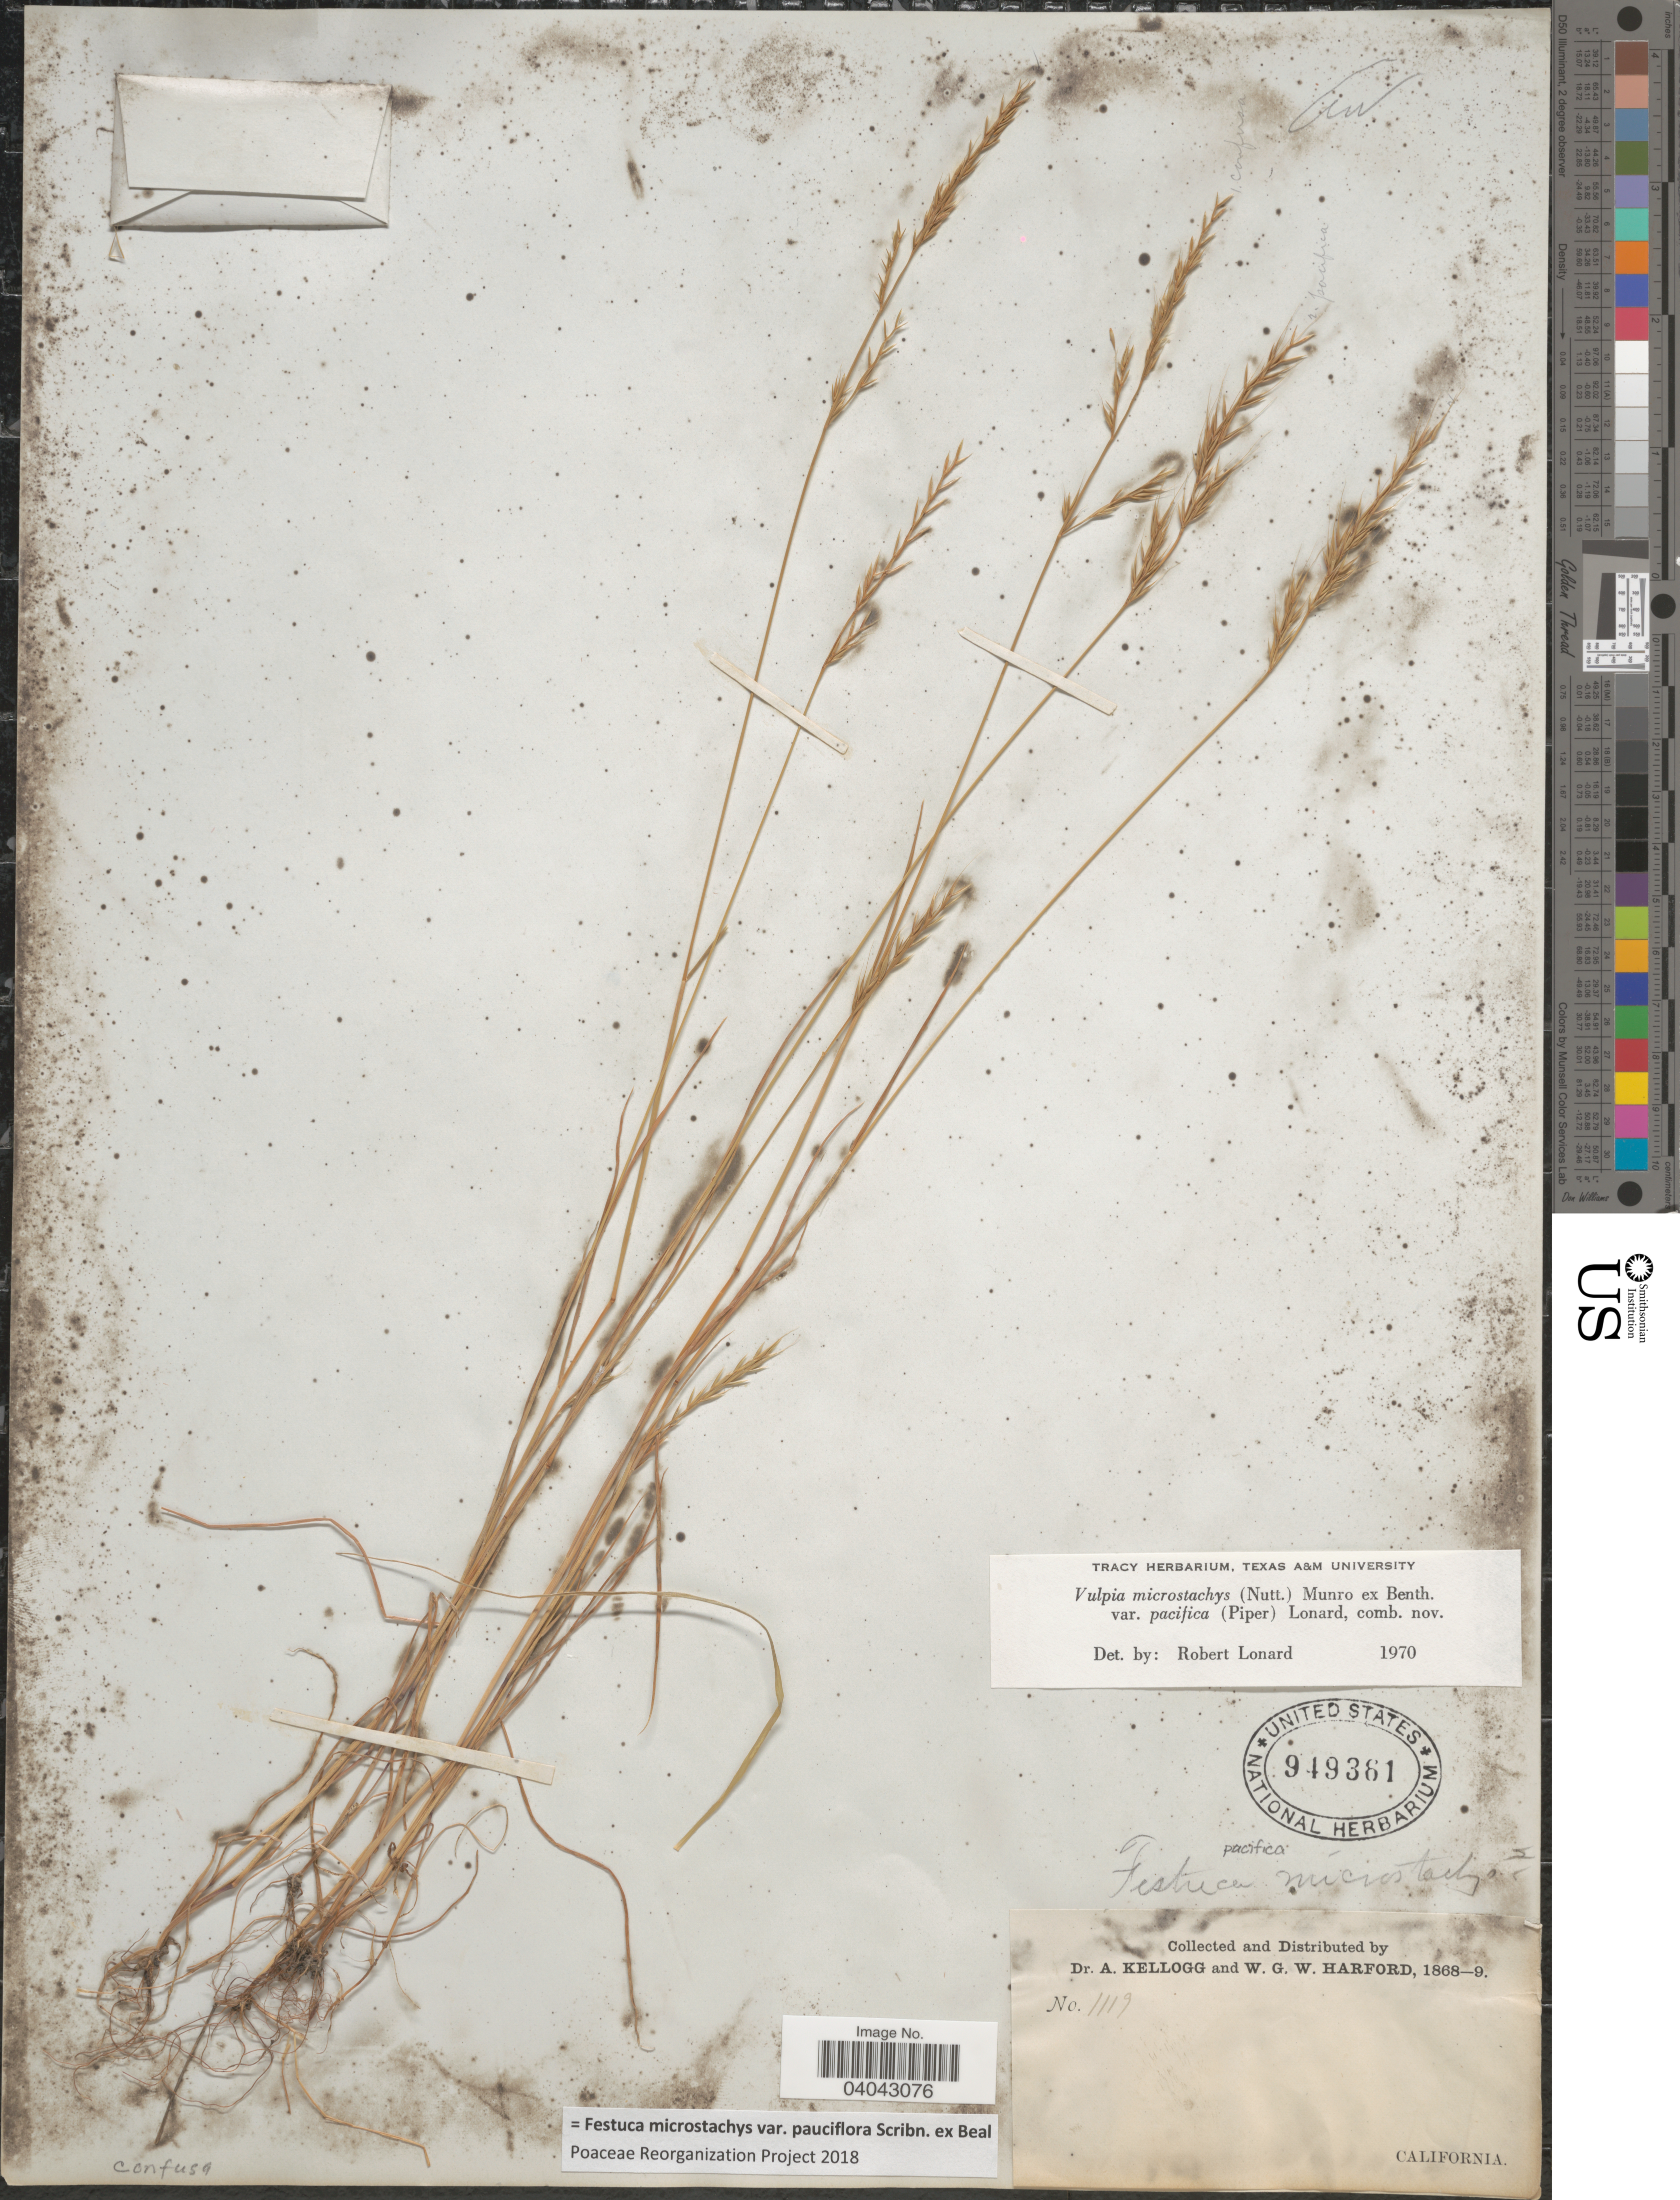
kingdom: Plantae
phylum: Tracheophyta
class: Liliopsida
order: Poales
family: Poaceae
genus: Festuca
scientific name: Festuca microstachys var. pauciflora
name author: Scribn. ex W.J. Beal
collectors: A. Kellogg & W. G. W. Harford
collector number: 1119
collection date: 1868/1869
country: United States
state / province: California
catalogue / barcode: US 949361